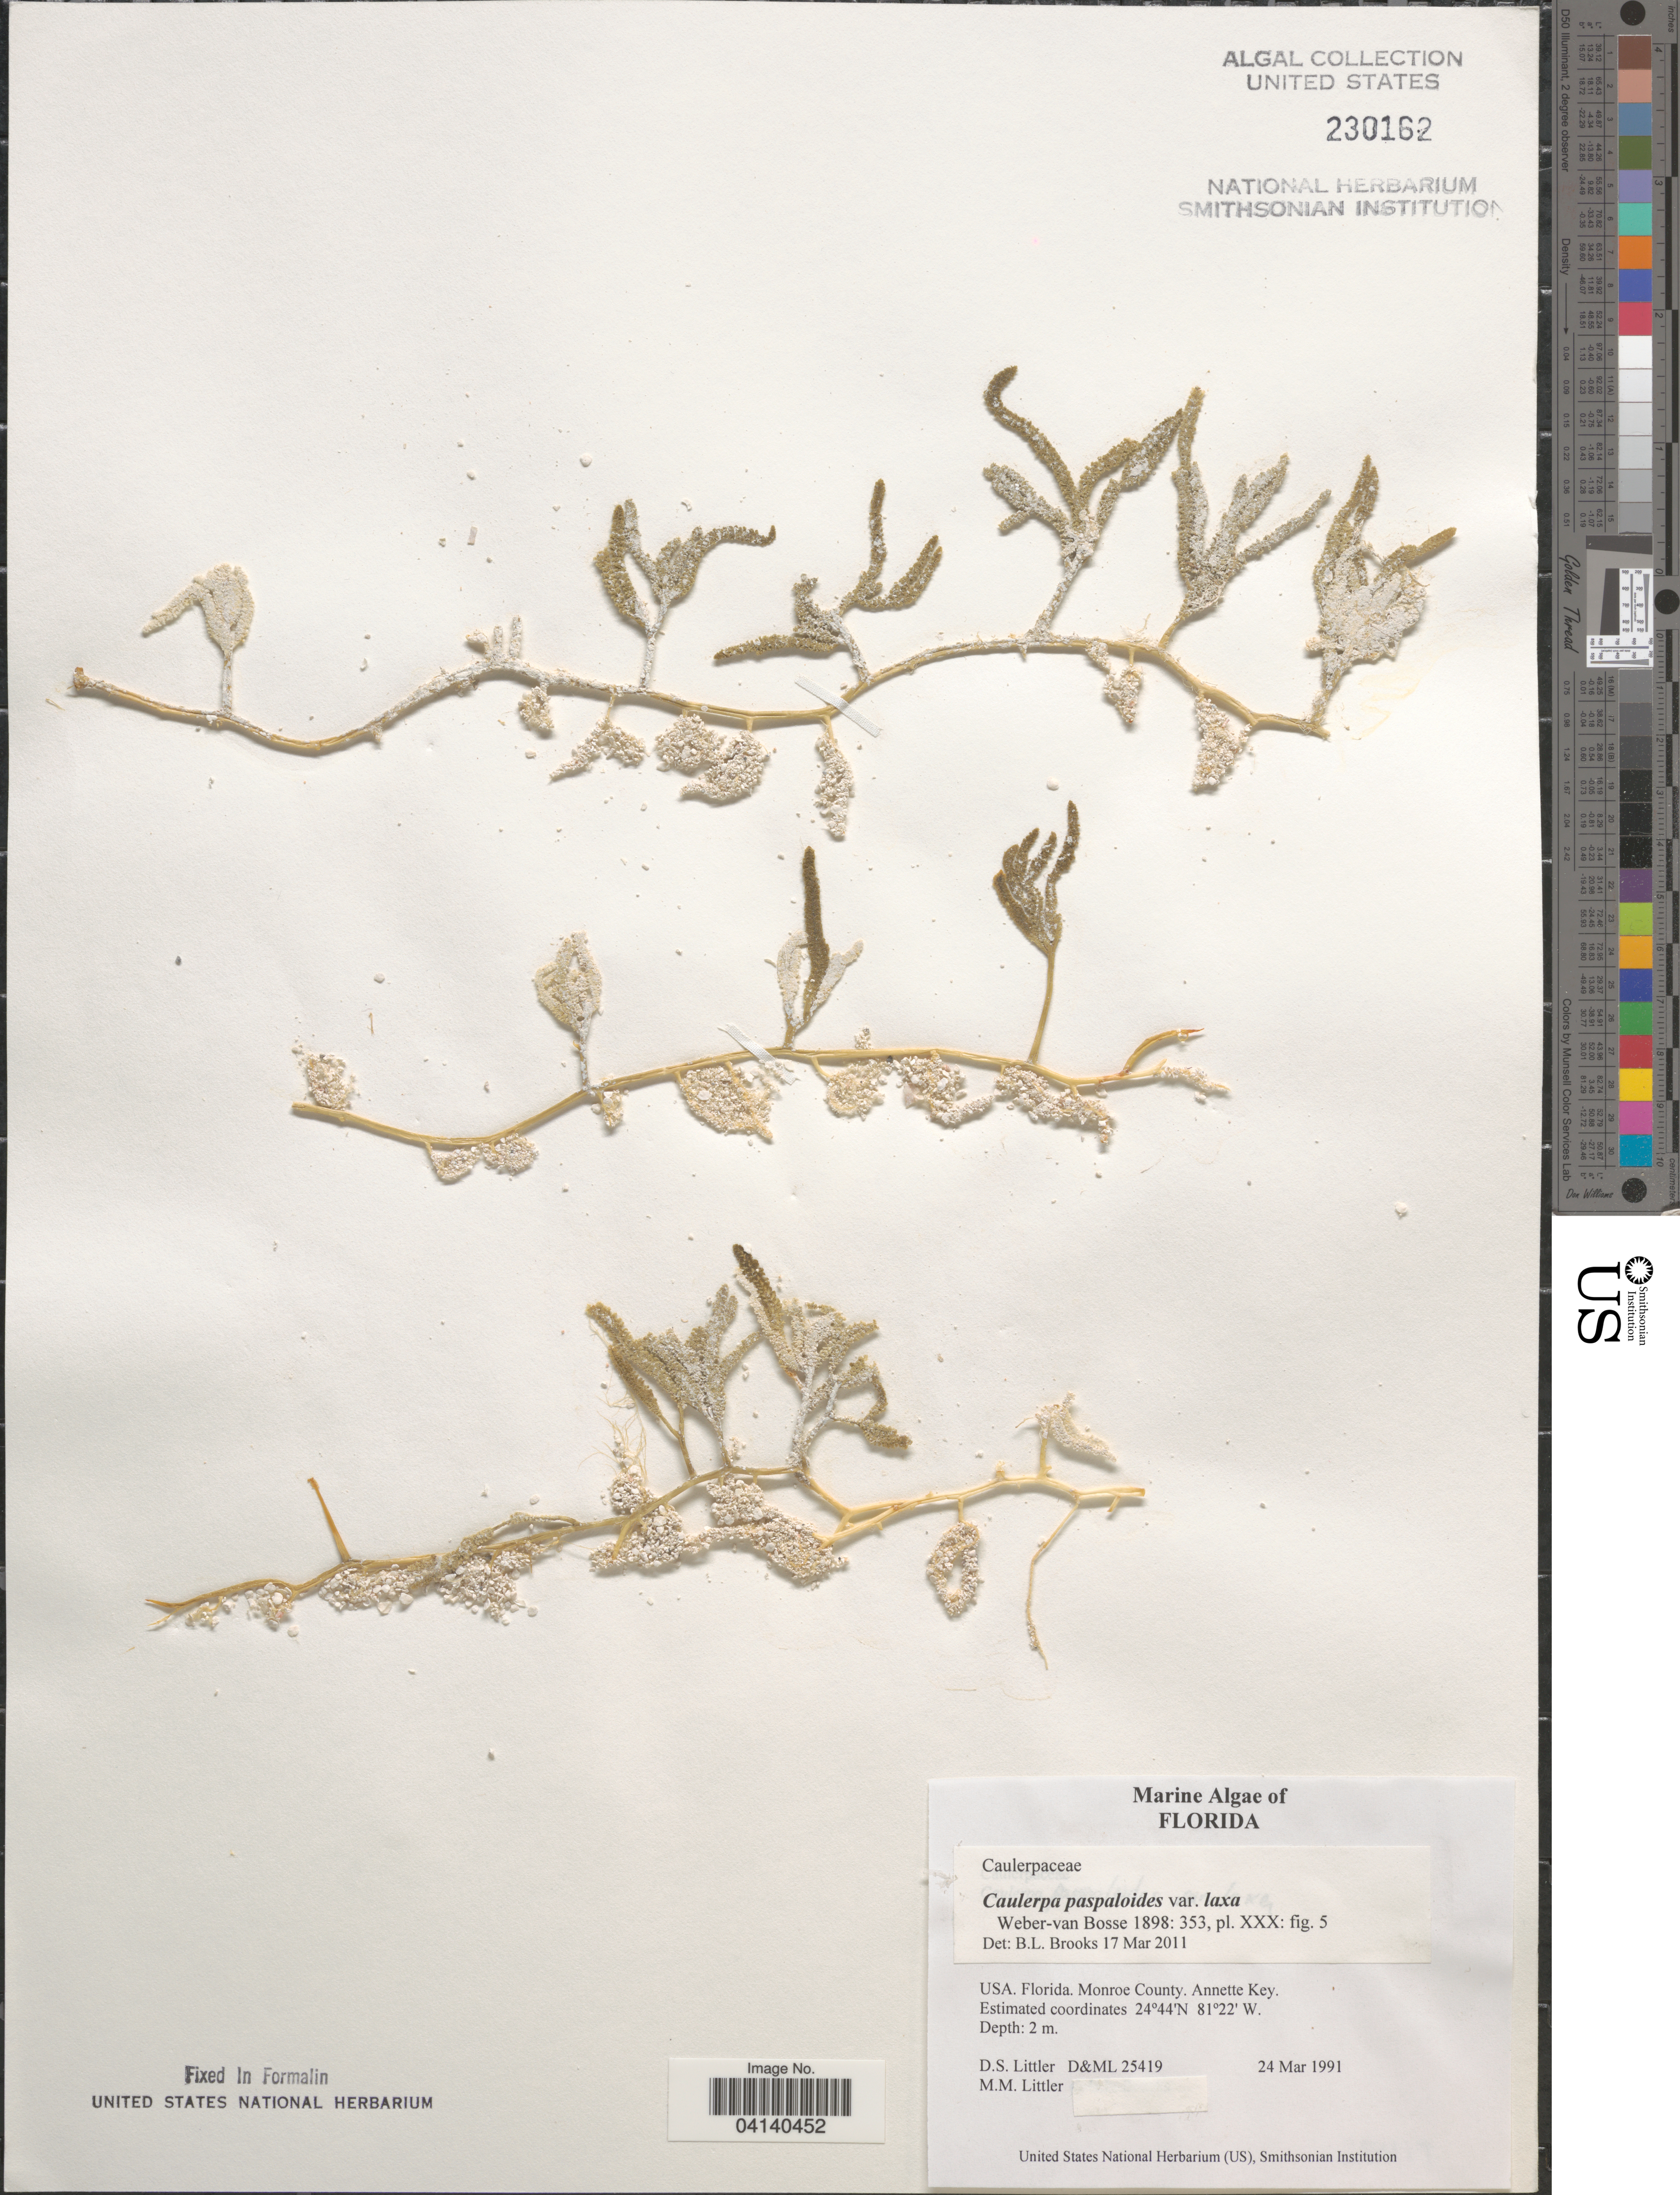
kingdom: Plantae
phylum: Chlorophyta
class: Ulvophyceae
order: Bryopsidales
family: Caulerpaceae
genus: Caulerpa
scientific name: Caulerpa paspaloides var. laxa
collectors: D. S. Littler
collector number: D&ML25419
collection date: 1991-03-24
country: United States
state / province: Florida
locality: Monroe County. Annette Key.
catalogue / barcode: US 230162